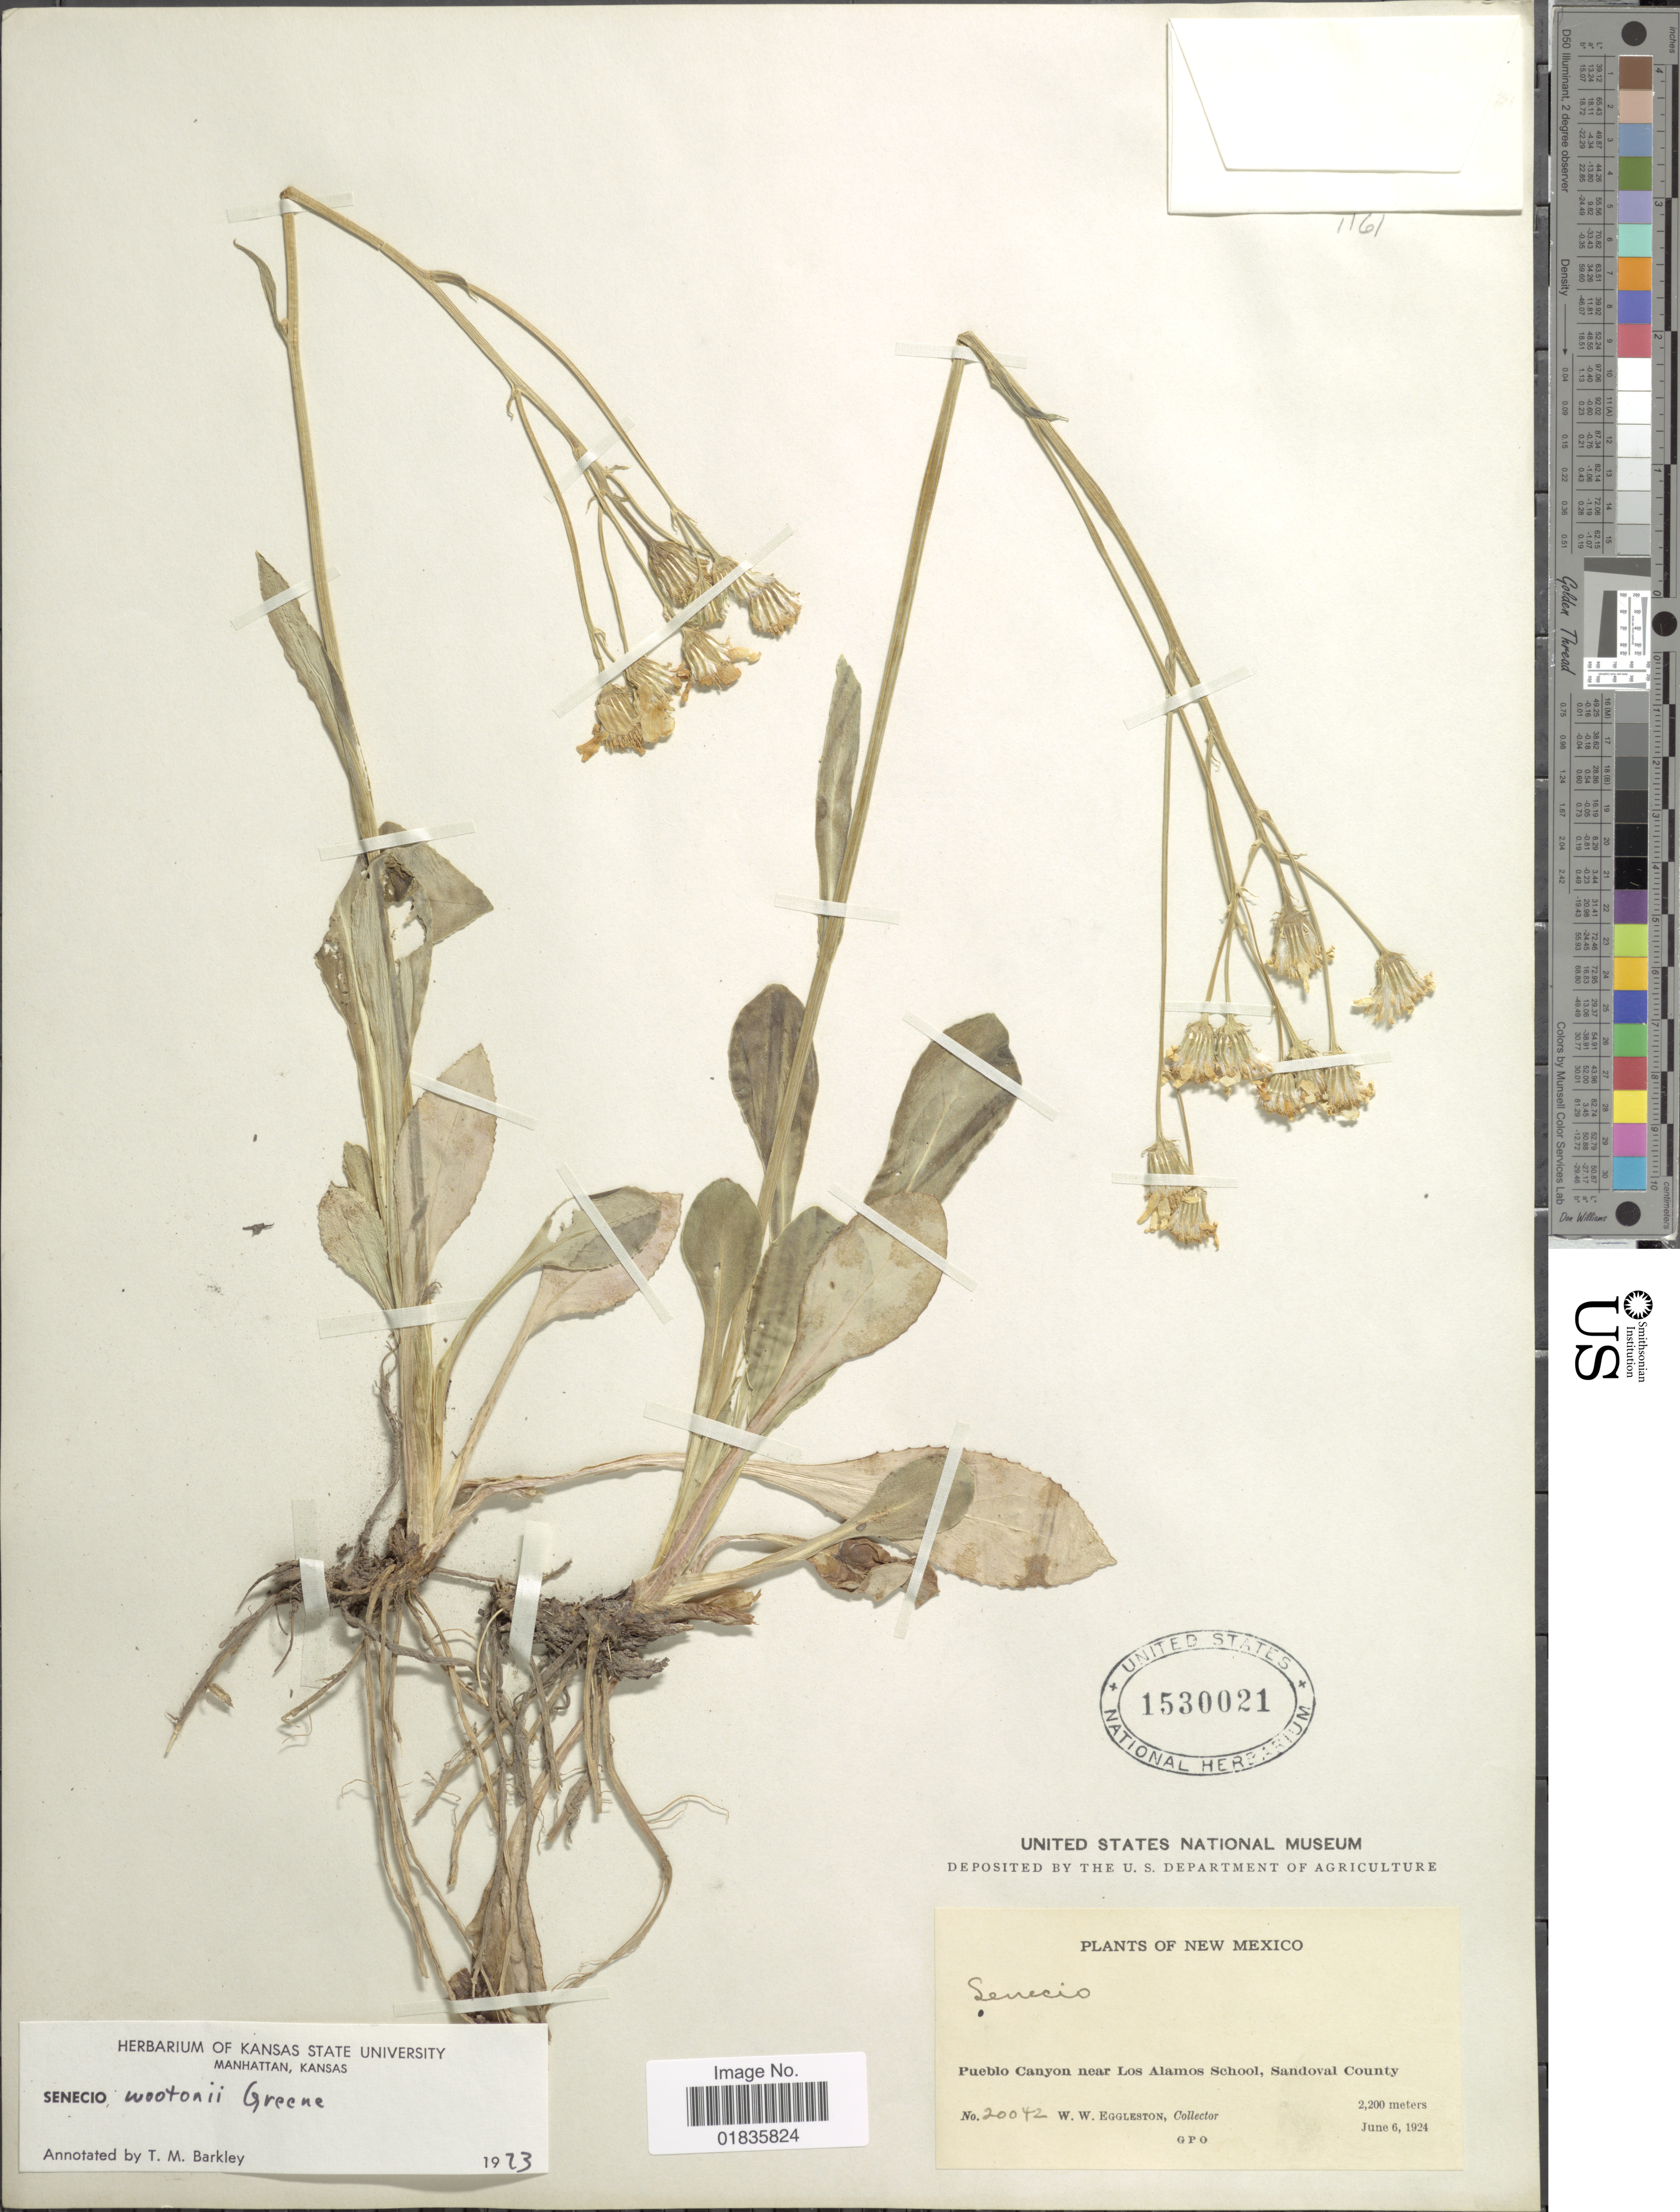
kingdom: Plantae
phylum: Tracheophyta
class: Magnoliopsida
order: Asterales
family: Asteraceae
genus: Senecio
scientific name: Senecio wootonii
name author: Greene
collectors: W. W. Eggleston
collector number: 20042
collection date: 1924-06-06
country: United States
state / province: New Mexico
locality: Pueblo Canyon near Los Alamos School, Sandoval County.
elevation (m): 2200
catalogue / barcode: US 1530021